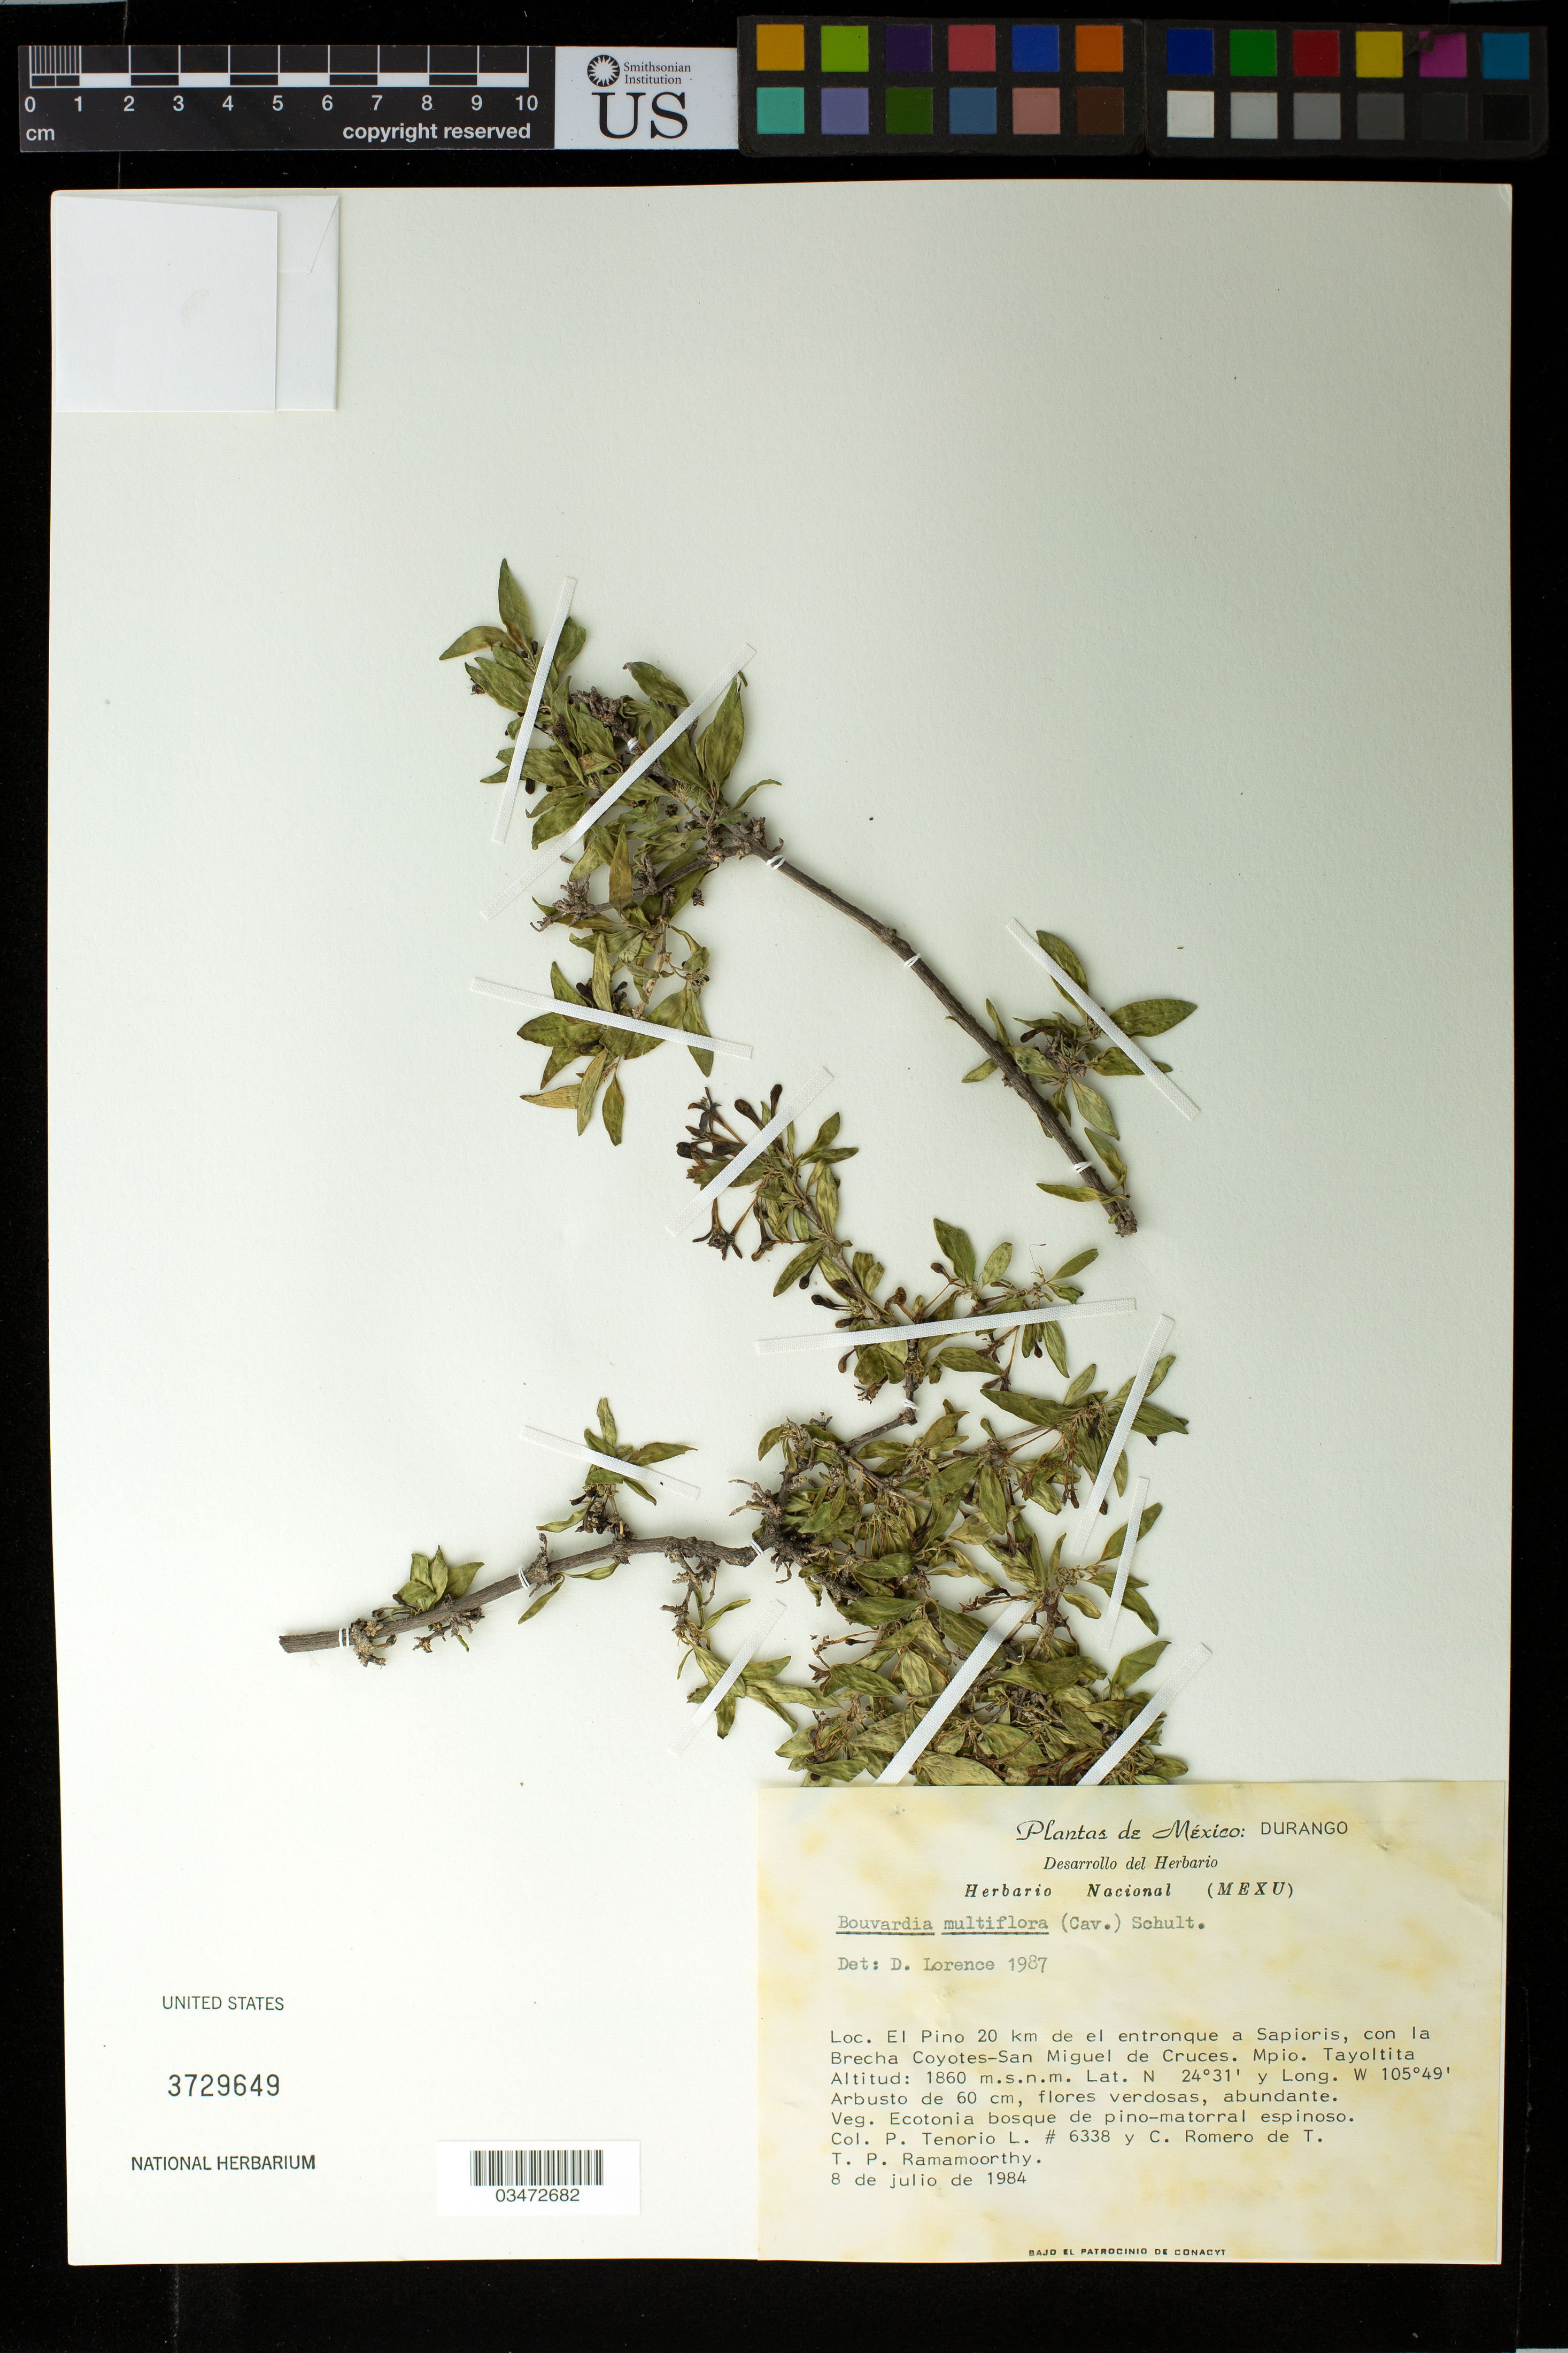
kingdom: Plantae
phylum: Tracheophyta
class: Magnoliopsida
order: Gentianales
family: Rubiaceae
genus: Bouvardia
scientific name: Bouvardia multiflora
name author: (Cav.) Schult.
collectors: P. Tenorio L. & C. Romero de T.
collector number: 6338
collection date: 1984-07-08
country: Mexico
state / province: Durango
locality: Loc. El Pino 20 km de el entronque a Sapioris, con la Brecha Coyotes-San Miguel de Cruces. Mpio. Tayoltita.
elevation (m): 1860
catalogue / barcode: US 3729649